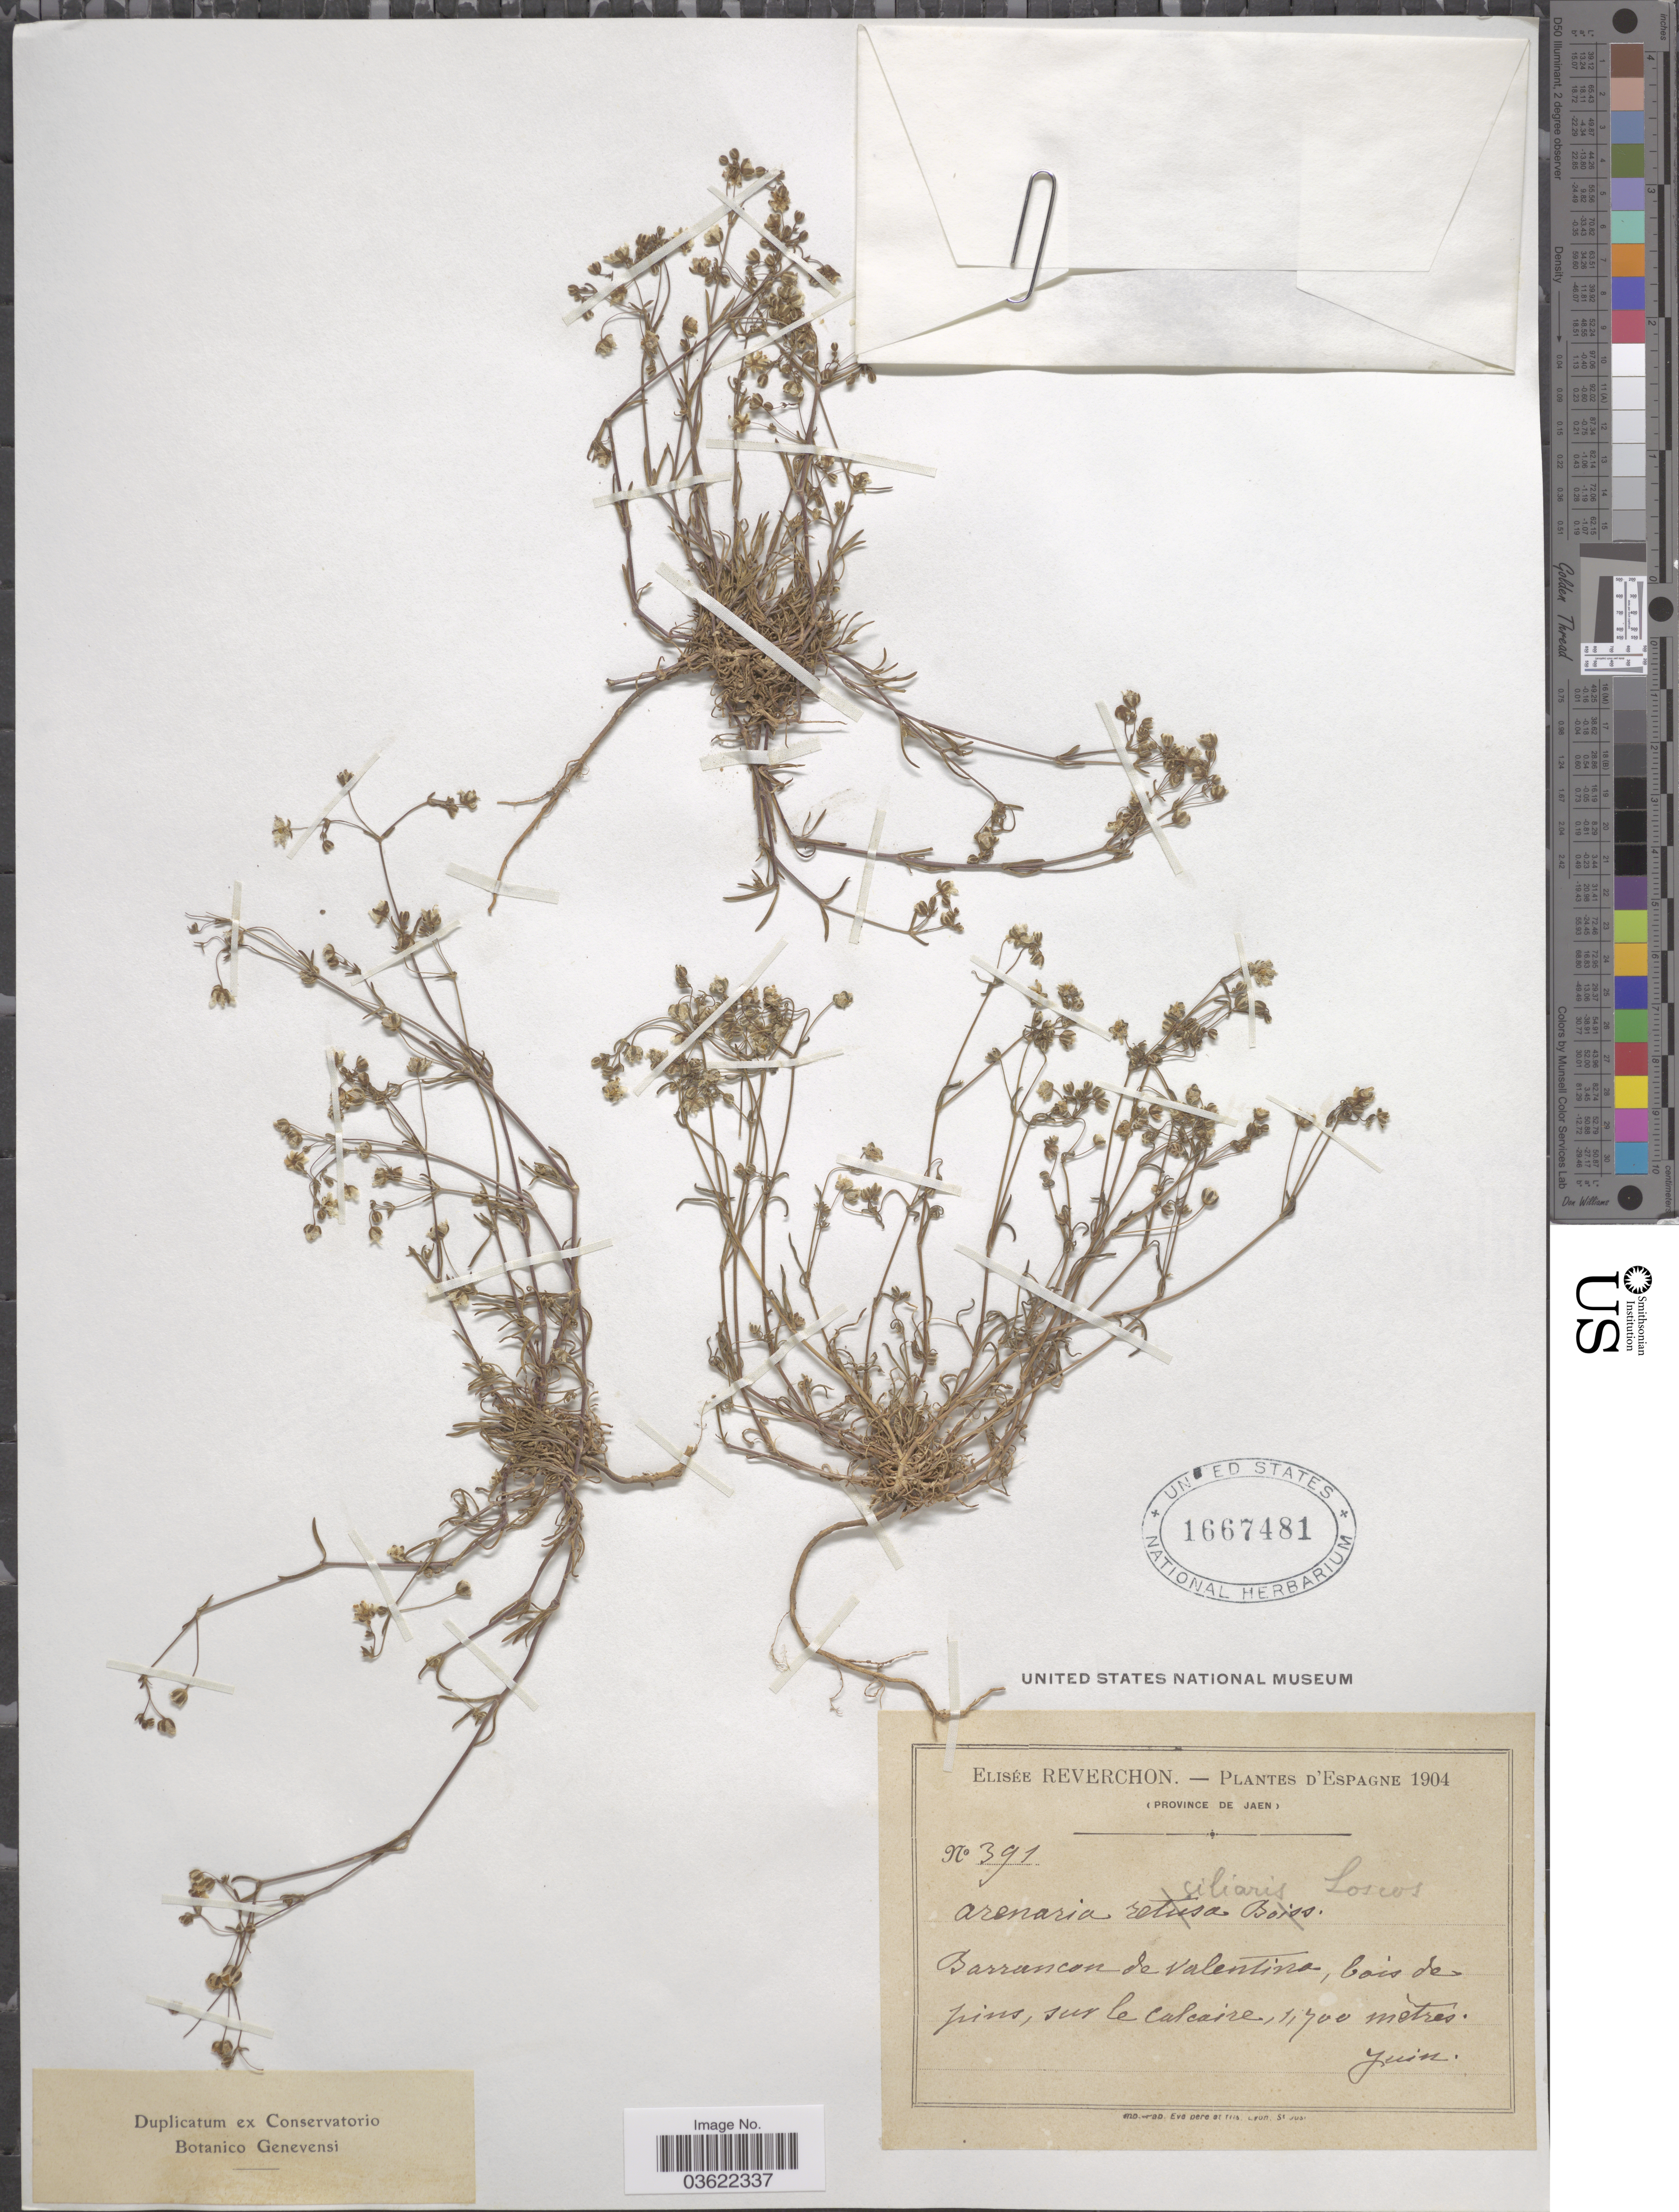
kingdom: Plantae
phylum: Tracheophyta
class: Magnoliopsida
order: Caryophyllales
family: Caryophyllaceae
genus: Arenaria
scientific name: Arenaria ciliaris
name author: Loscos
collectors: E. Reverchon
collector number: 391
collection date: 1904-06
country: Spain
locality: Espagne. Province de Jaen. Barranca de Valentina, bois de Juins, sur le calcaire.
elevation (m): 1700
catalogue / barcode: US 1667481